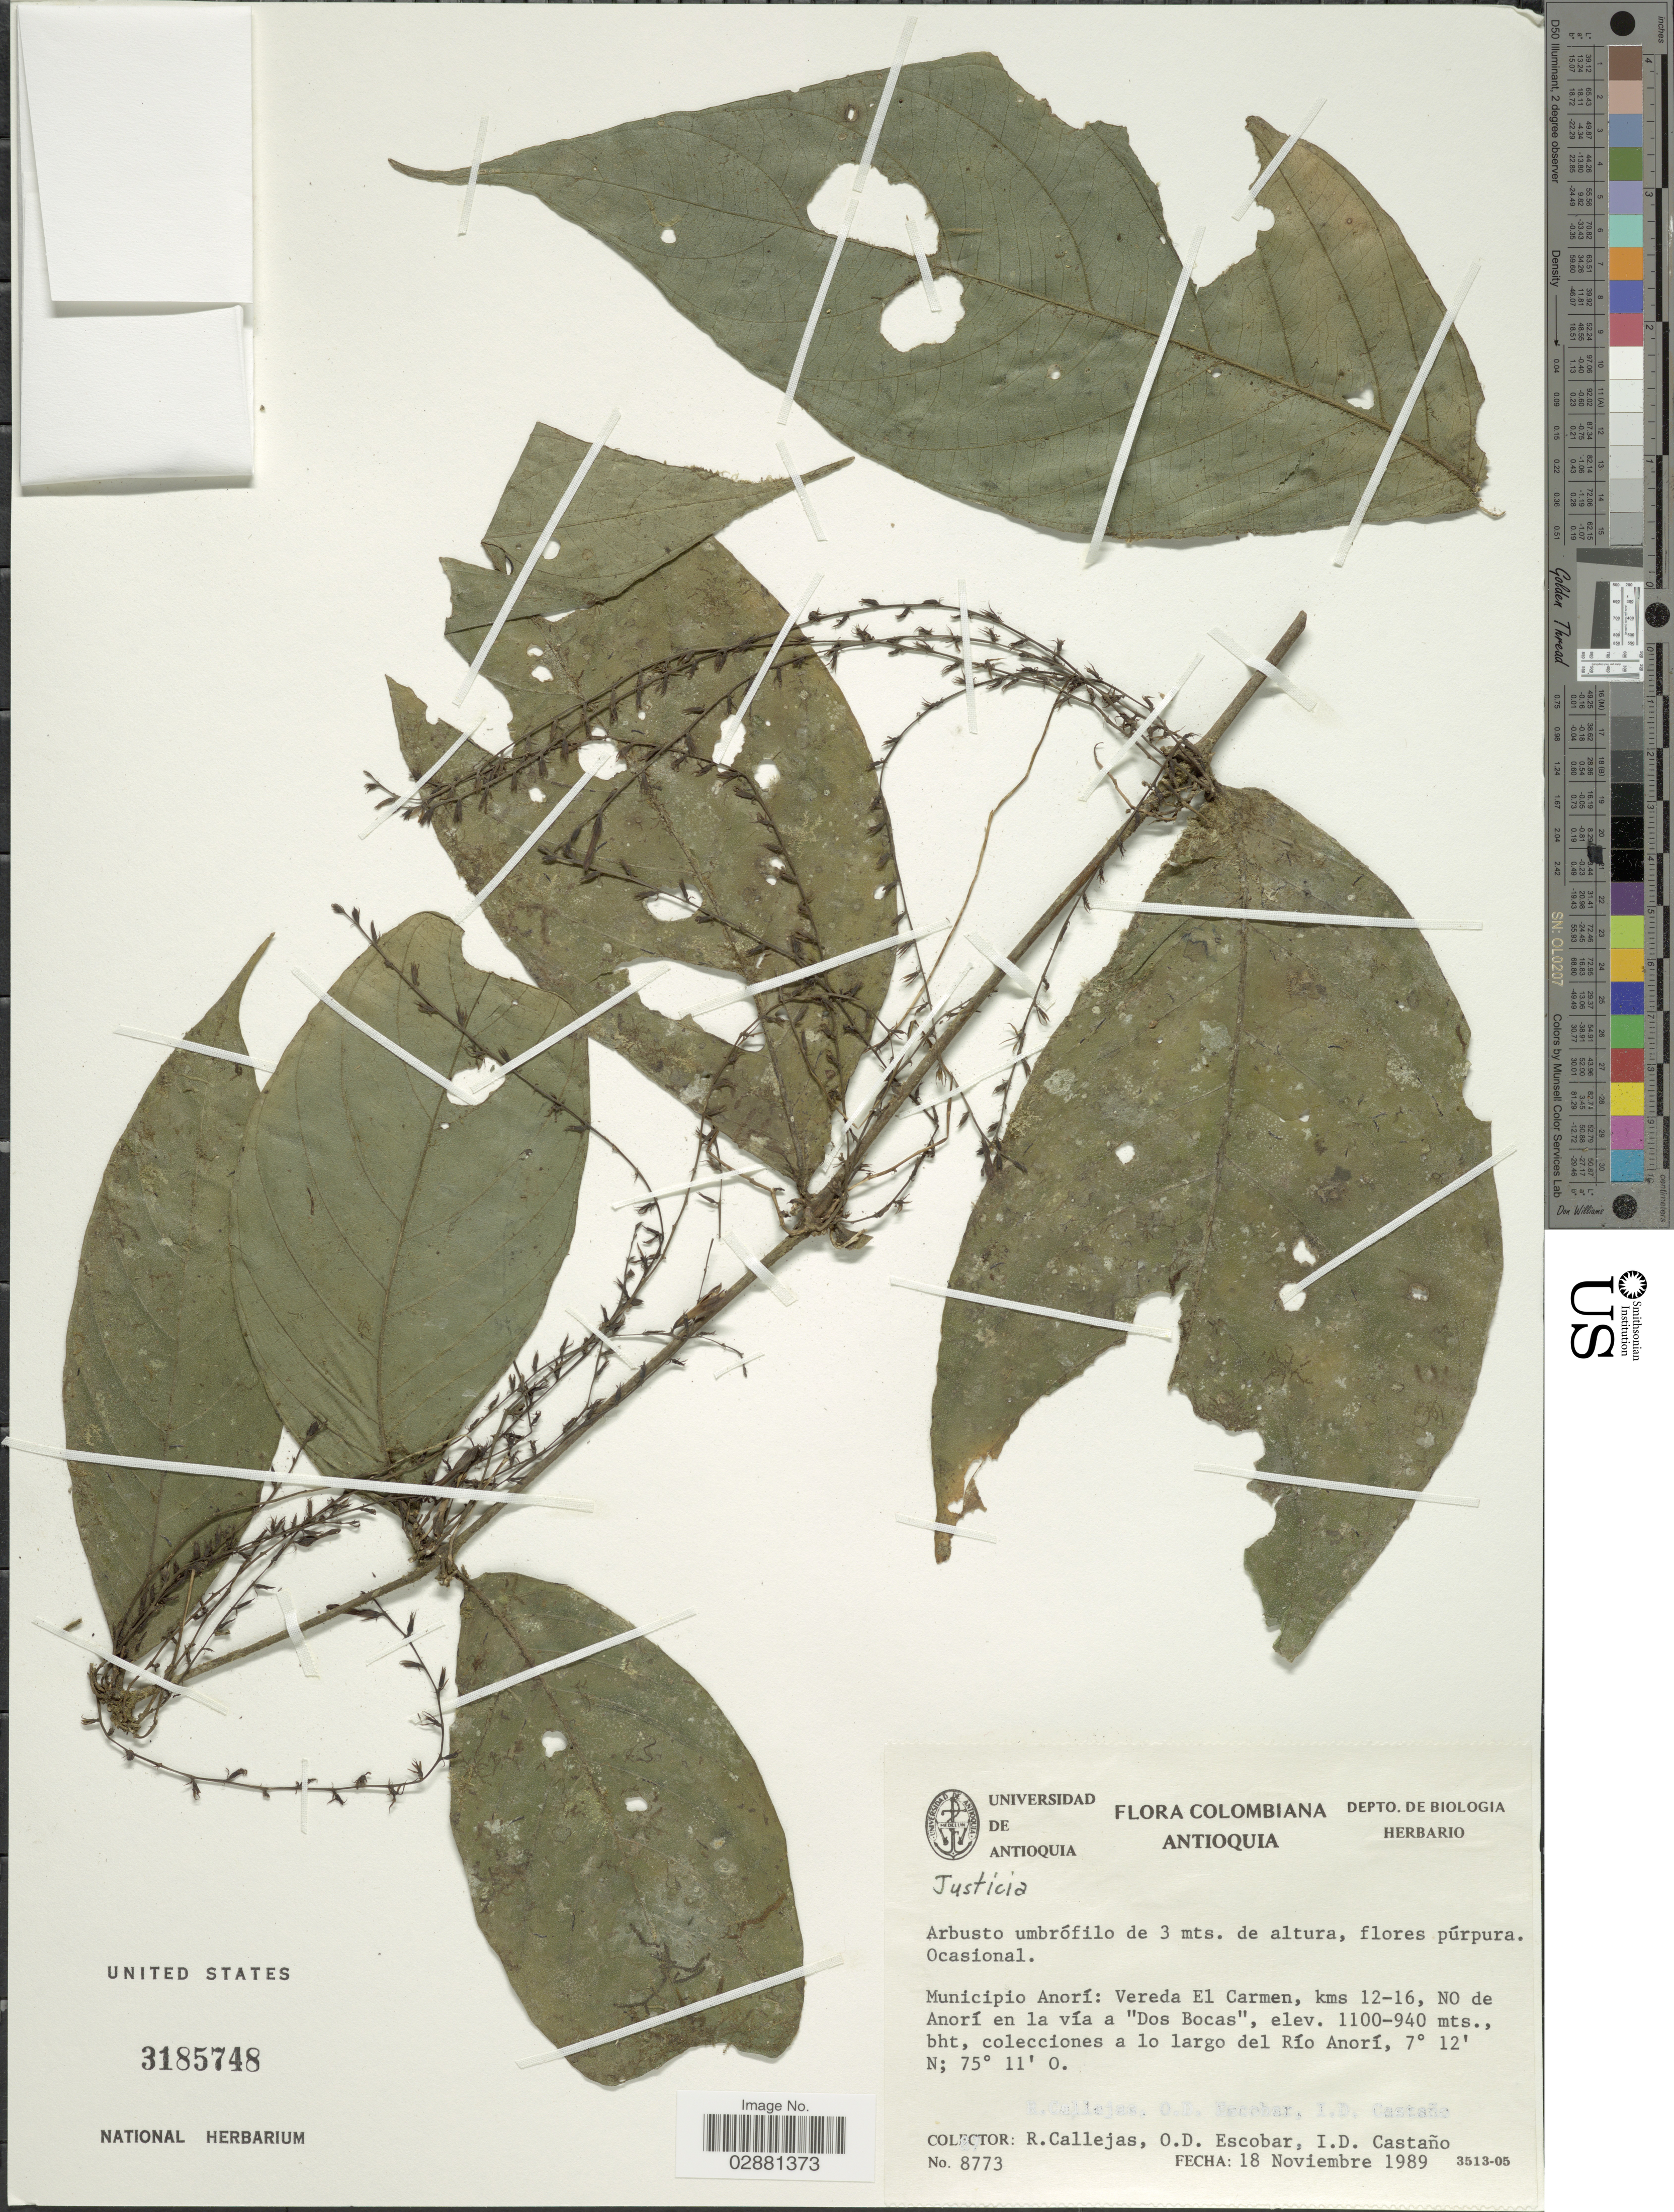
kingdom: Plantae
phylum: Tracheophyta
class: Magnoliopsida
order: Lamiales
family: Acanthaceae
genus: Justicia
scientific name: Justicia sp.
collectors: R. Callejas, O. D. Escobar & I. Castaño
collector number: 8773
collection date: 1989-11-18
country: Colombia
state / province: Antioquia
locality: Municipio Anorí: Vereda El Carmen, kms 12-16, NO de Anorí en la vía a "Dos Bocas" bht, colecciones a lo largo del Río Anorí.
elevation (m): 940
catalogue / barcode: US 3185748